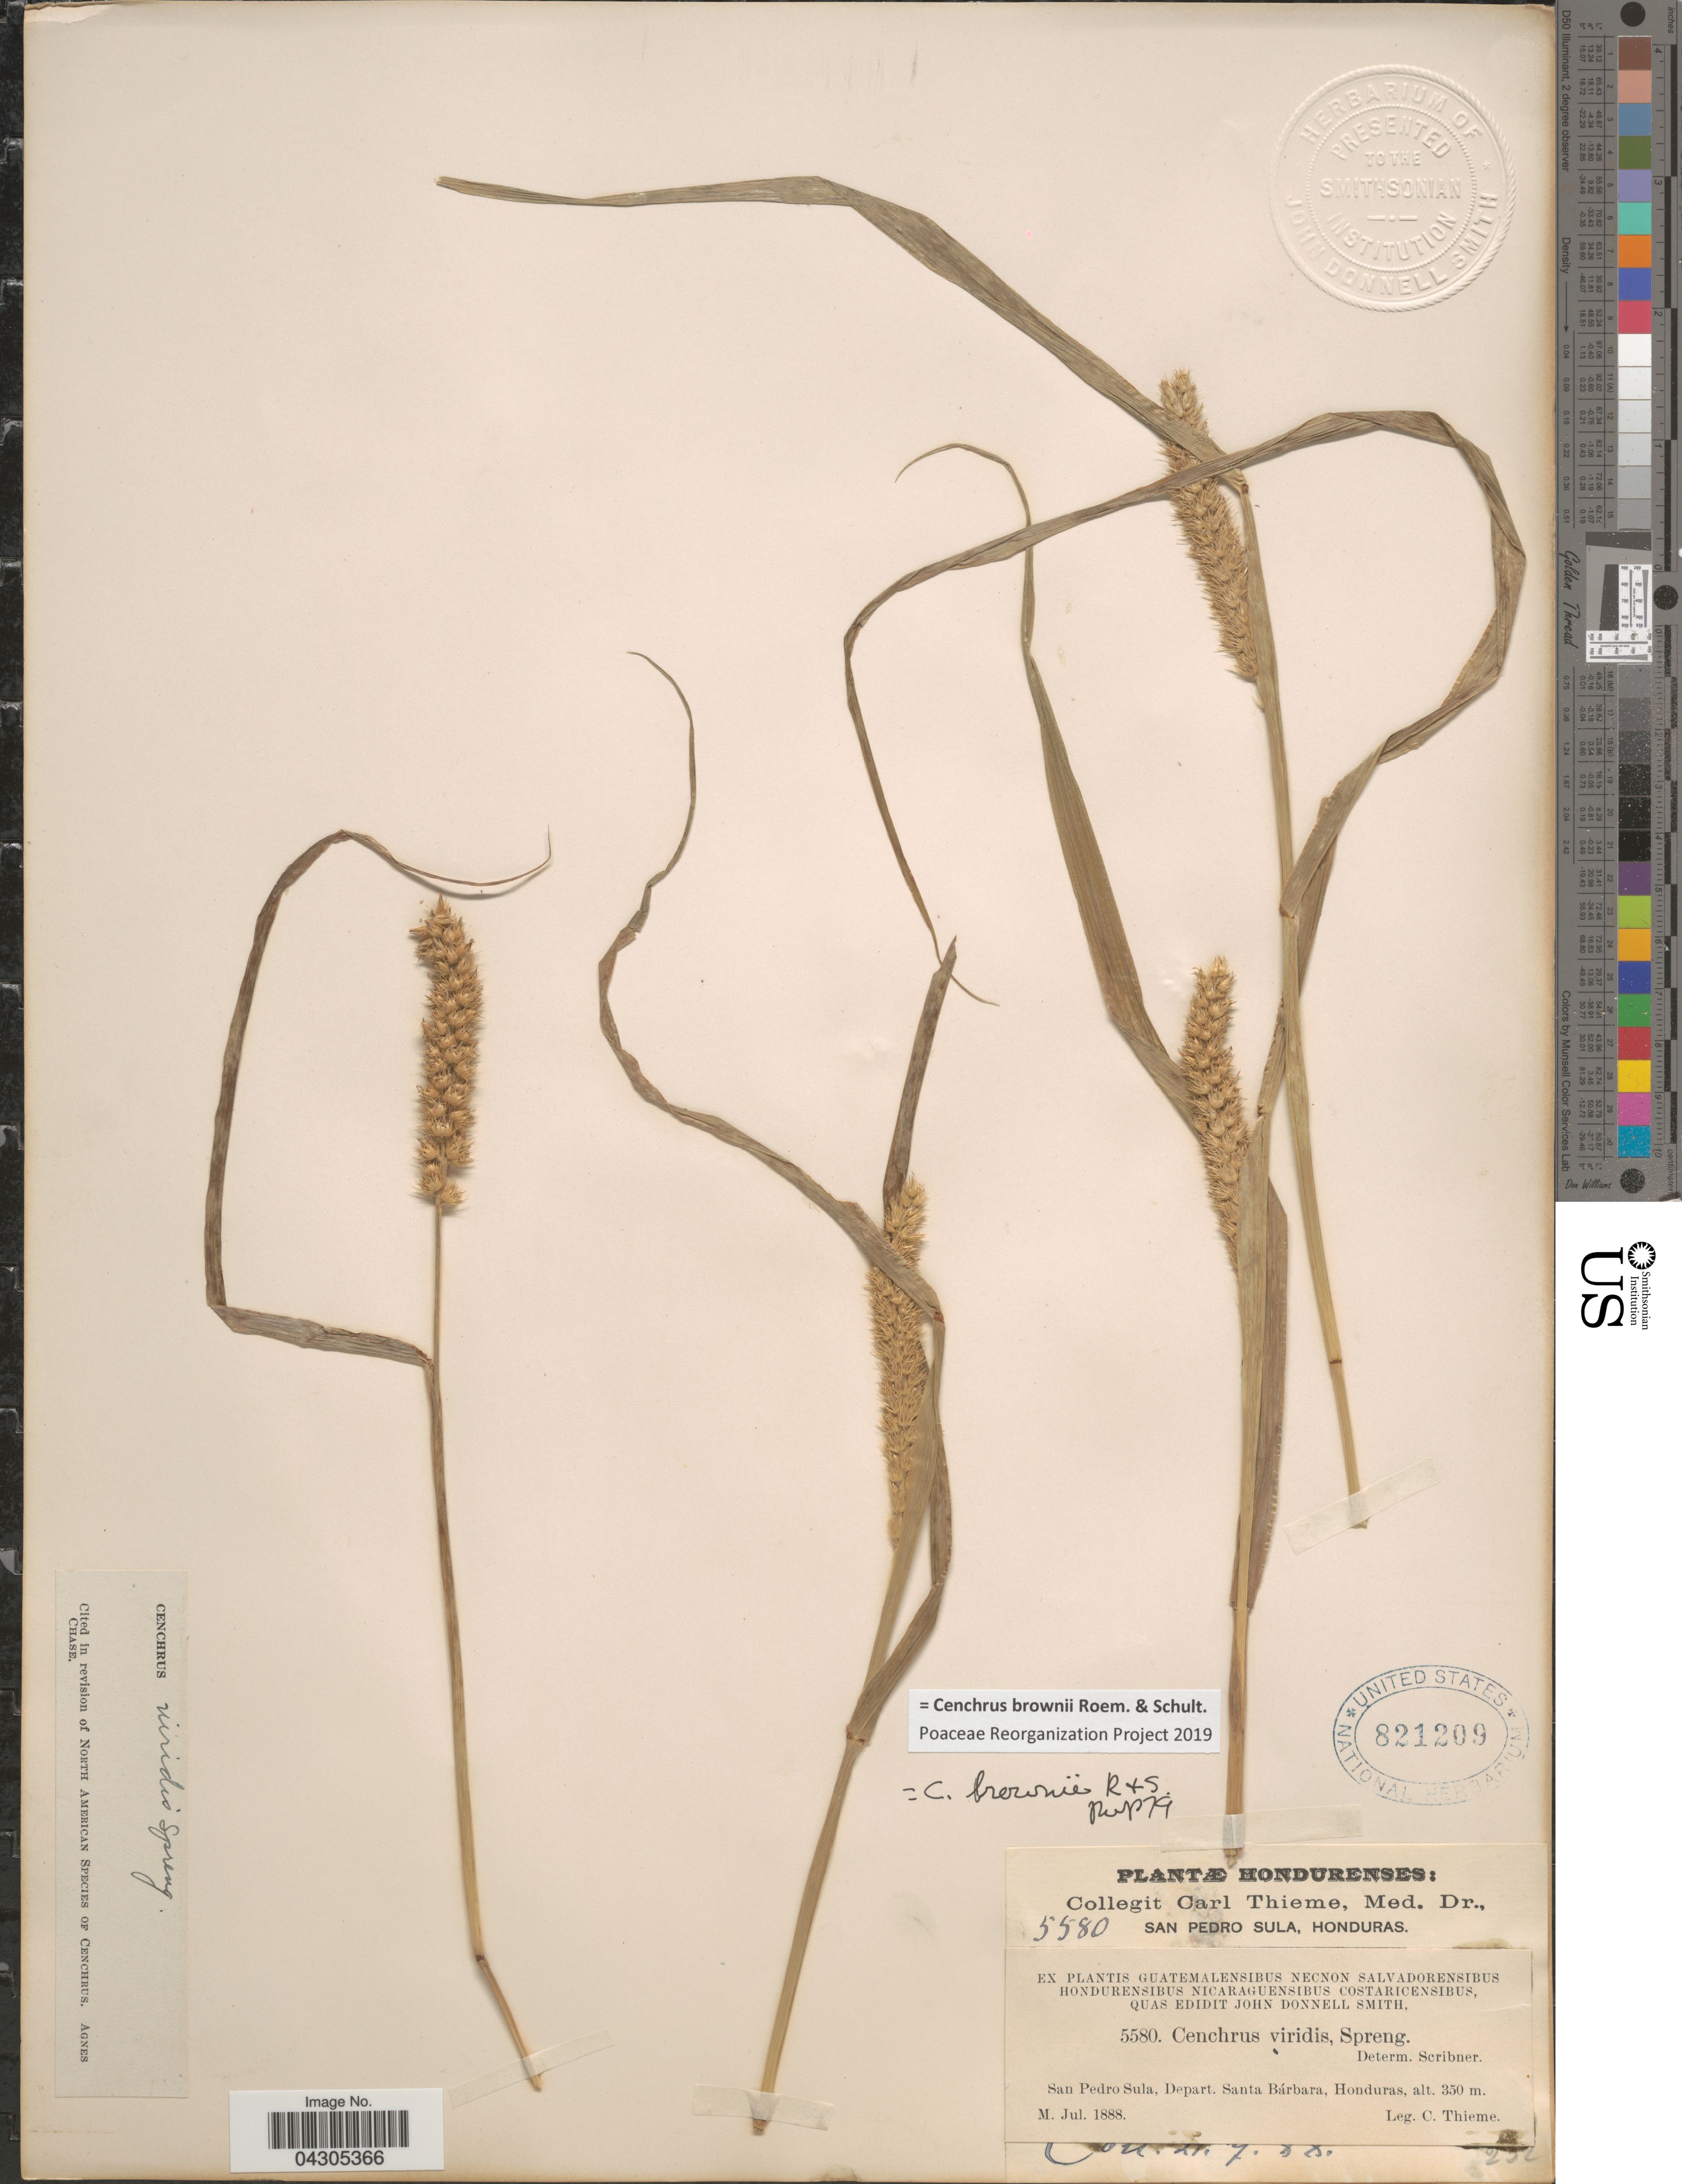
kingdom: Plantae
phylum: Tracheophyta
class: Liliopsida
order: Poales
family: Poaceae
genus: Cenchrus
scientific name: Cenchrus brownii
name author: Roem. & Schult.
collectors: C. Thieme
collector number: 5580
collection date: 1888-07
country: Honduras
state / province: Santa Barbara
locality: San Pedro Sula, Depart. Santa Bárbara.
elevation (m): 350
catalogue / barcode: US 821209